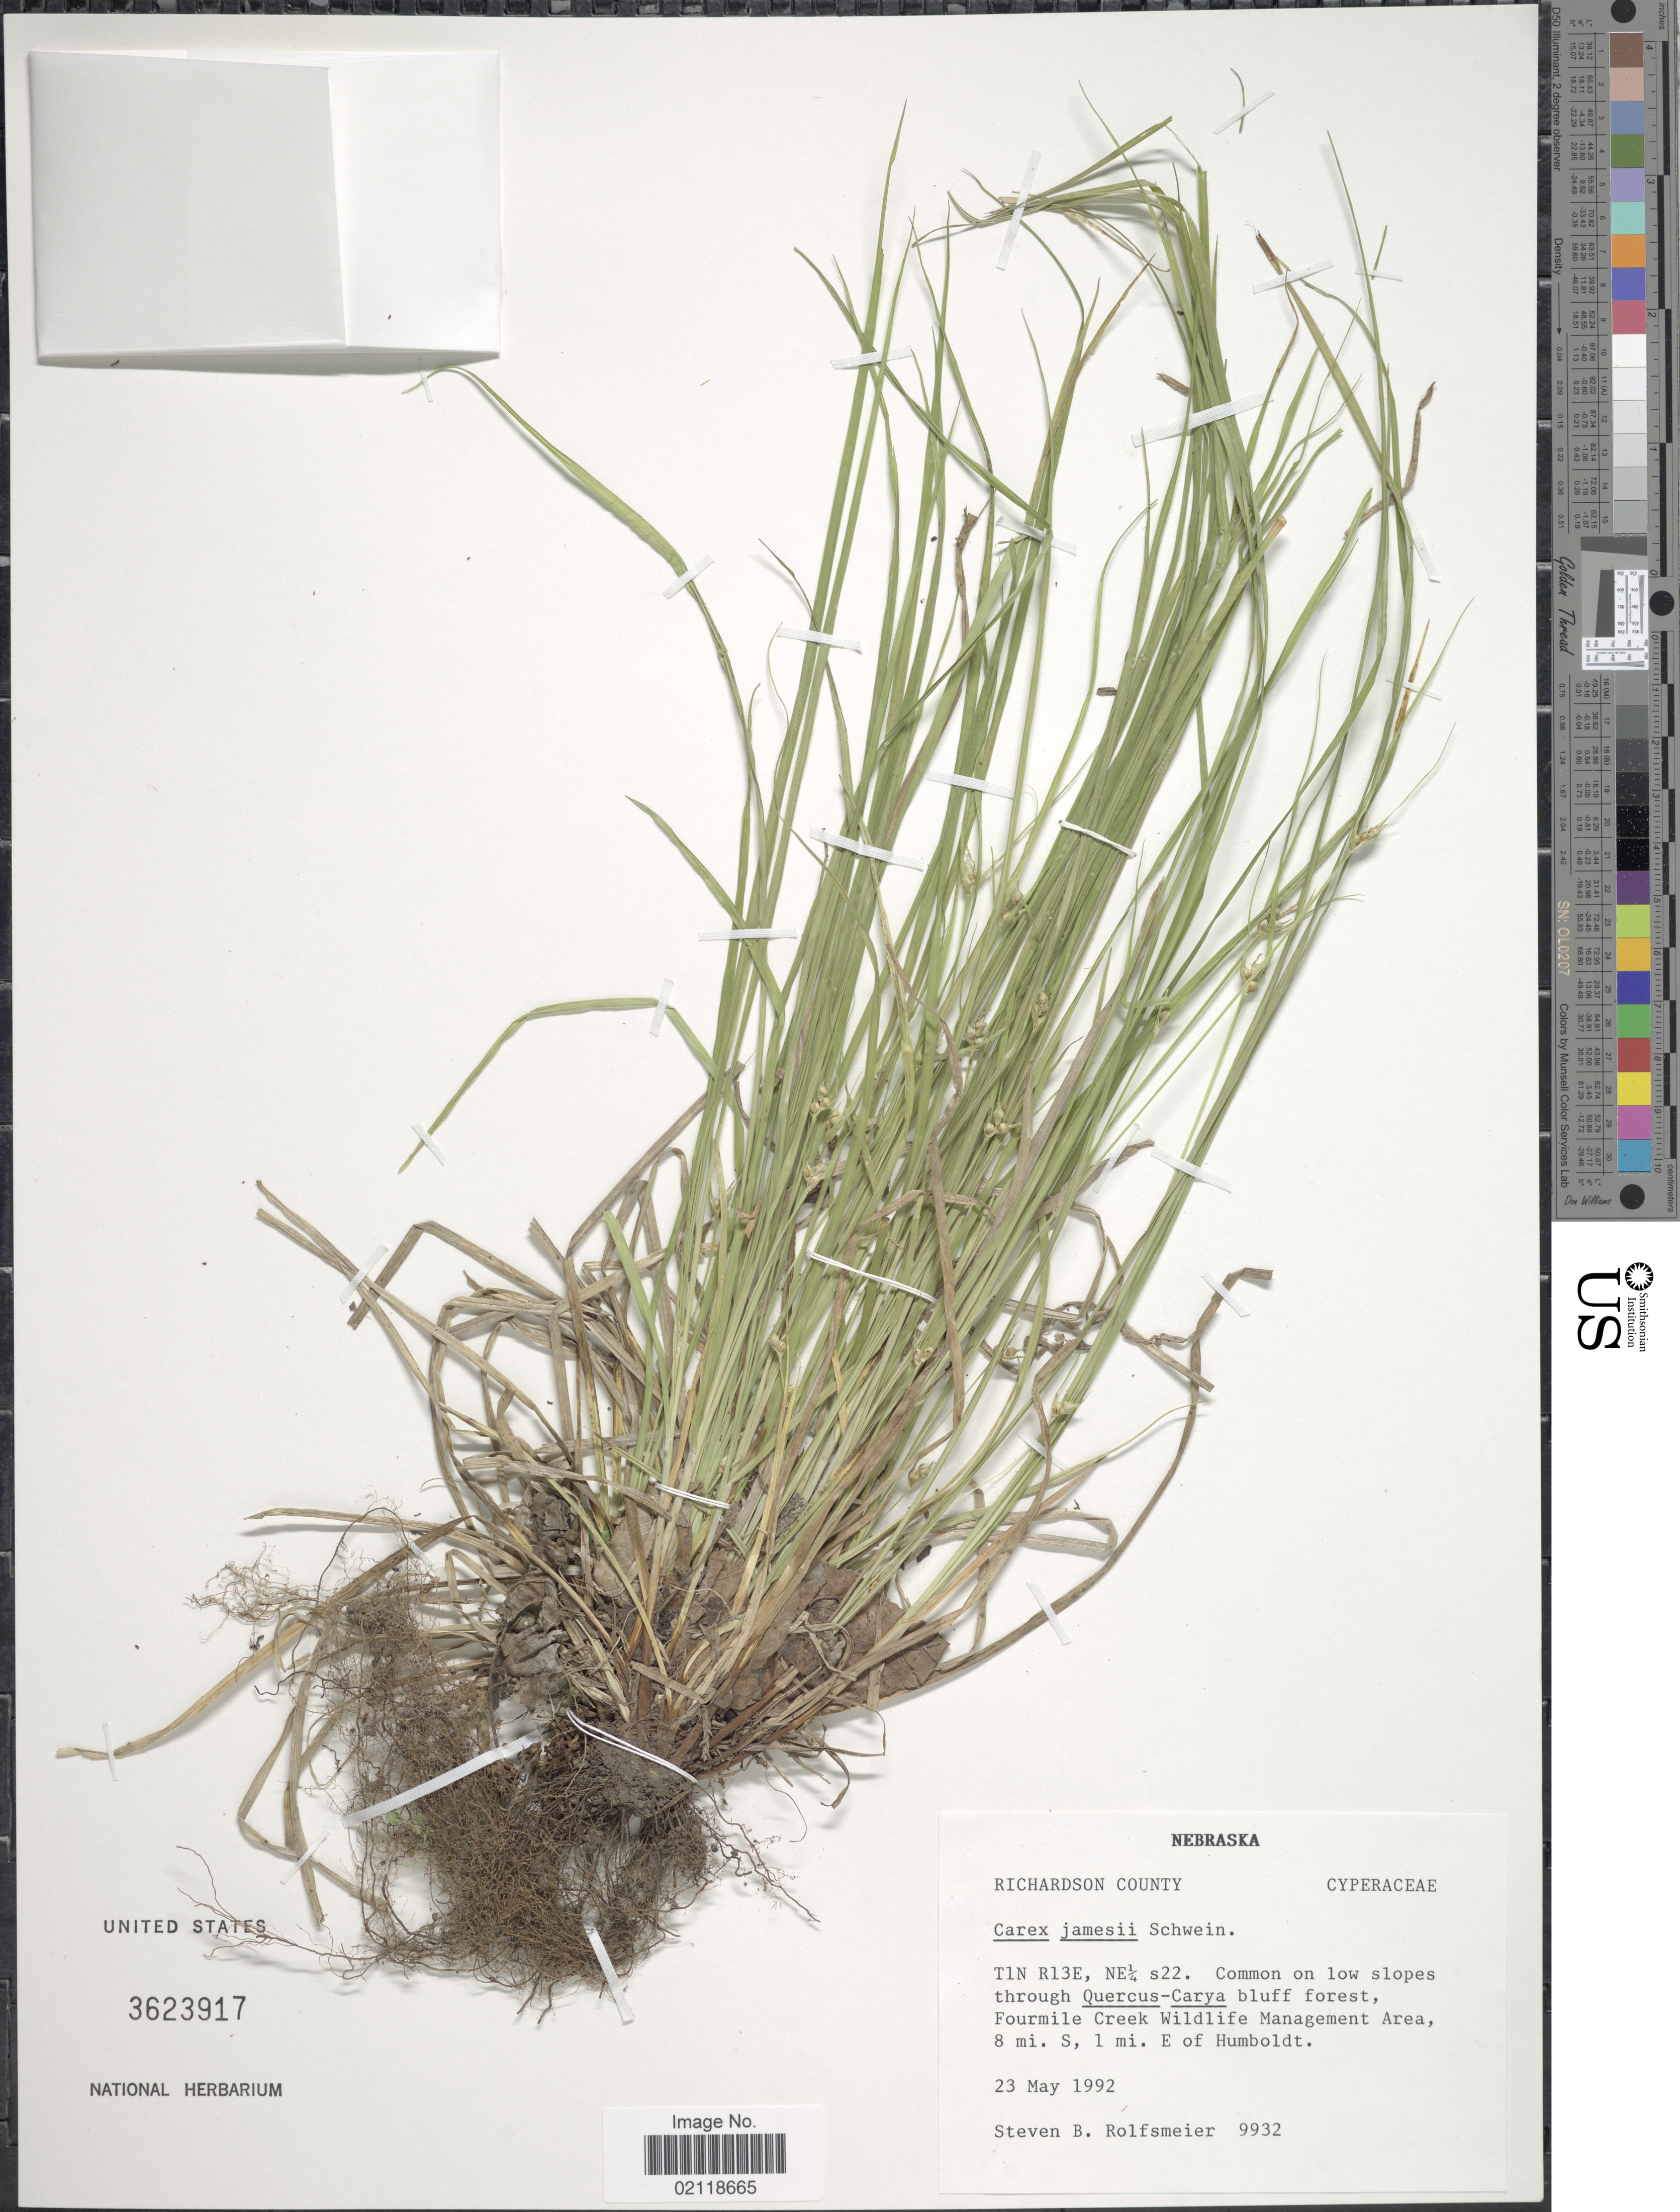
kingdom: Plantae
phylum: Tracheophyta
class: Liliopsida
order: Poales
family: Cyperaceae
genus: Carex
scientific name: Carex jamesii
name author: Schwein.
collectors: S. Rolfsmeier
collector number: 9932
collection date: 1992-05-23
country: United States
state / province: Nebraska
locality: Richardson County, T1N R13E, NE1/4 s22, common on low slopes through bluff forest, Fourmile Creek Wildlife Management Area, 8 mi. S, 1 mi. E of Humboldt.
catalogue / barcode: US 3623917